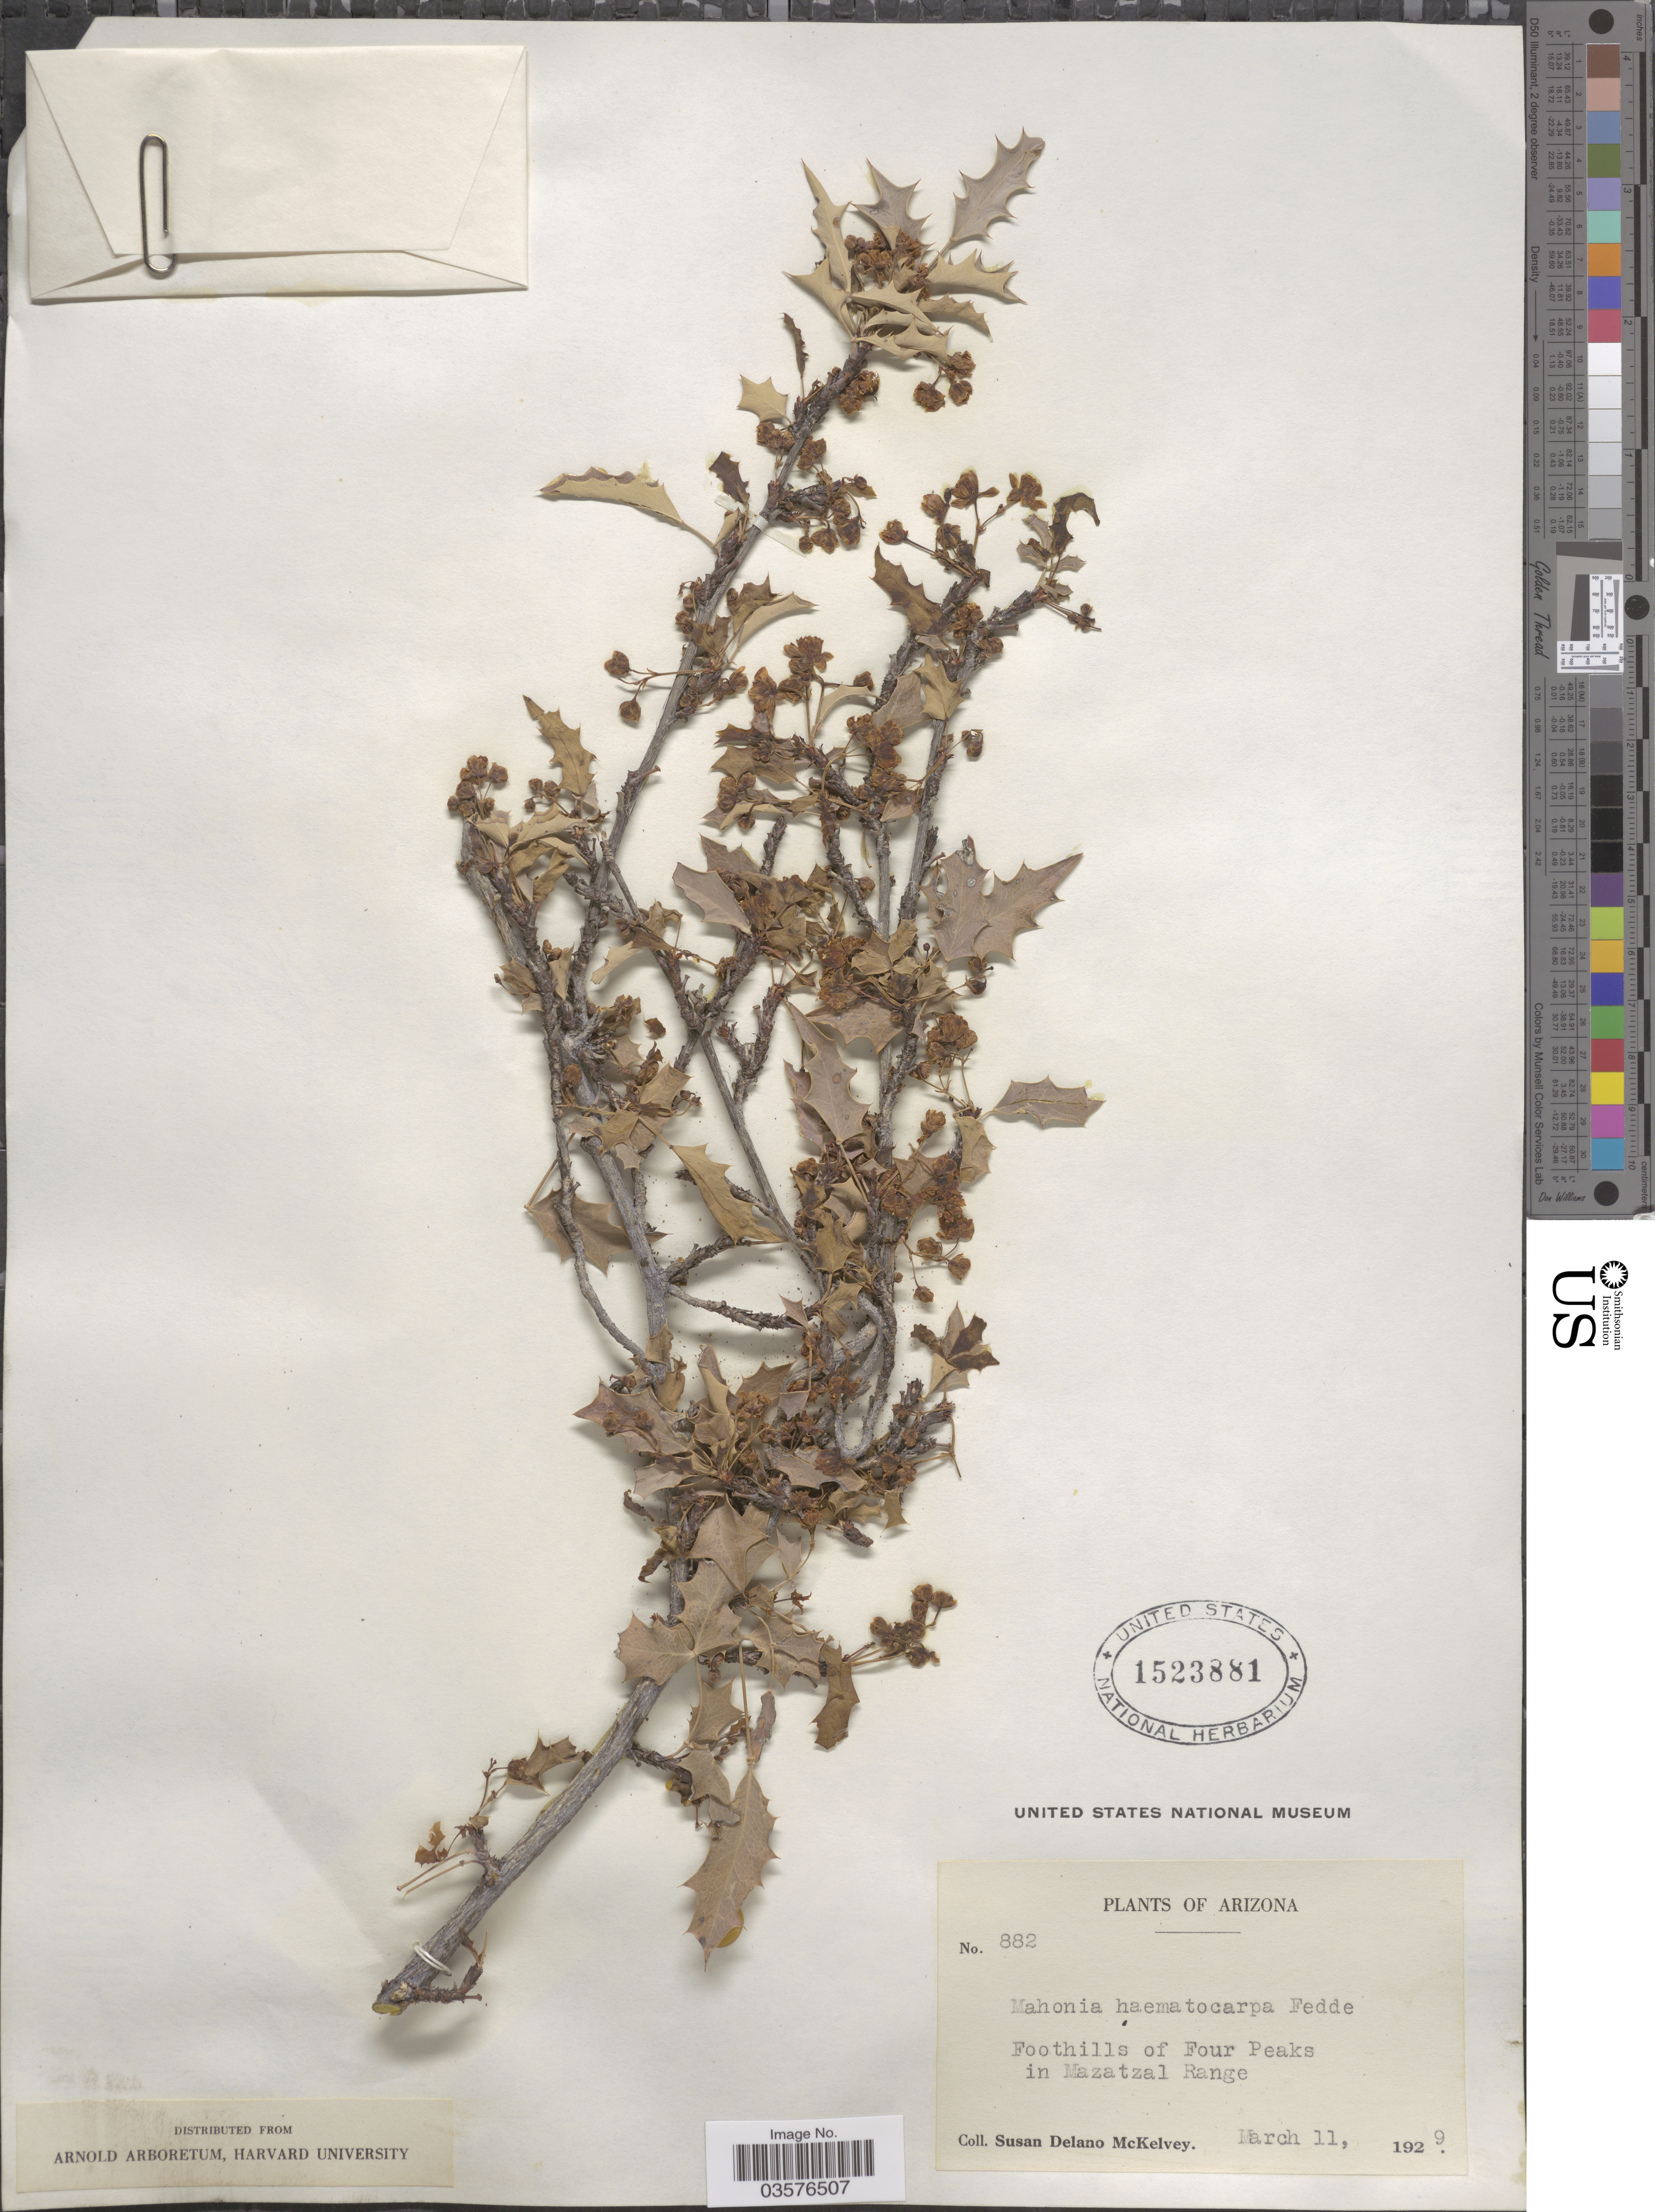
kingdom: Plantae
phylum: Tracheophyta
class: Magnoliopsida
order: Ranunculales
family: Berberidaceae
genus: Mahonia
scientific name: Mahonia haematocarpa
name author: (Wooton) Fedde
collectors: S. A. McKelvey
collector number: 882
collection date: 1929-03-11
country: United States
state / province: Arizona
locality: Foothills of Four Peaks in Mazatzal Range.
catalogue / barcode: US 1523881